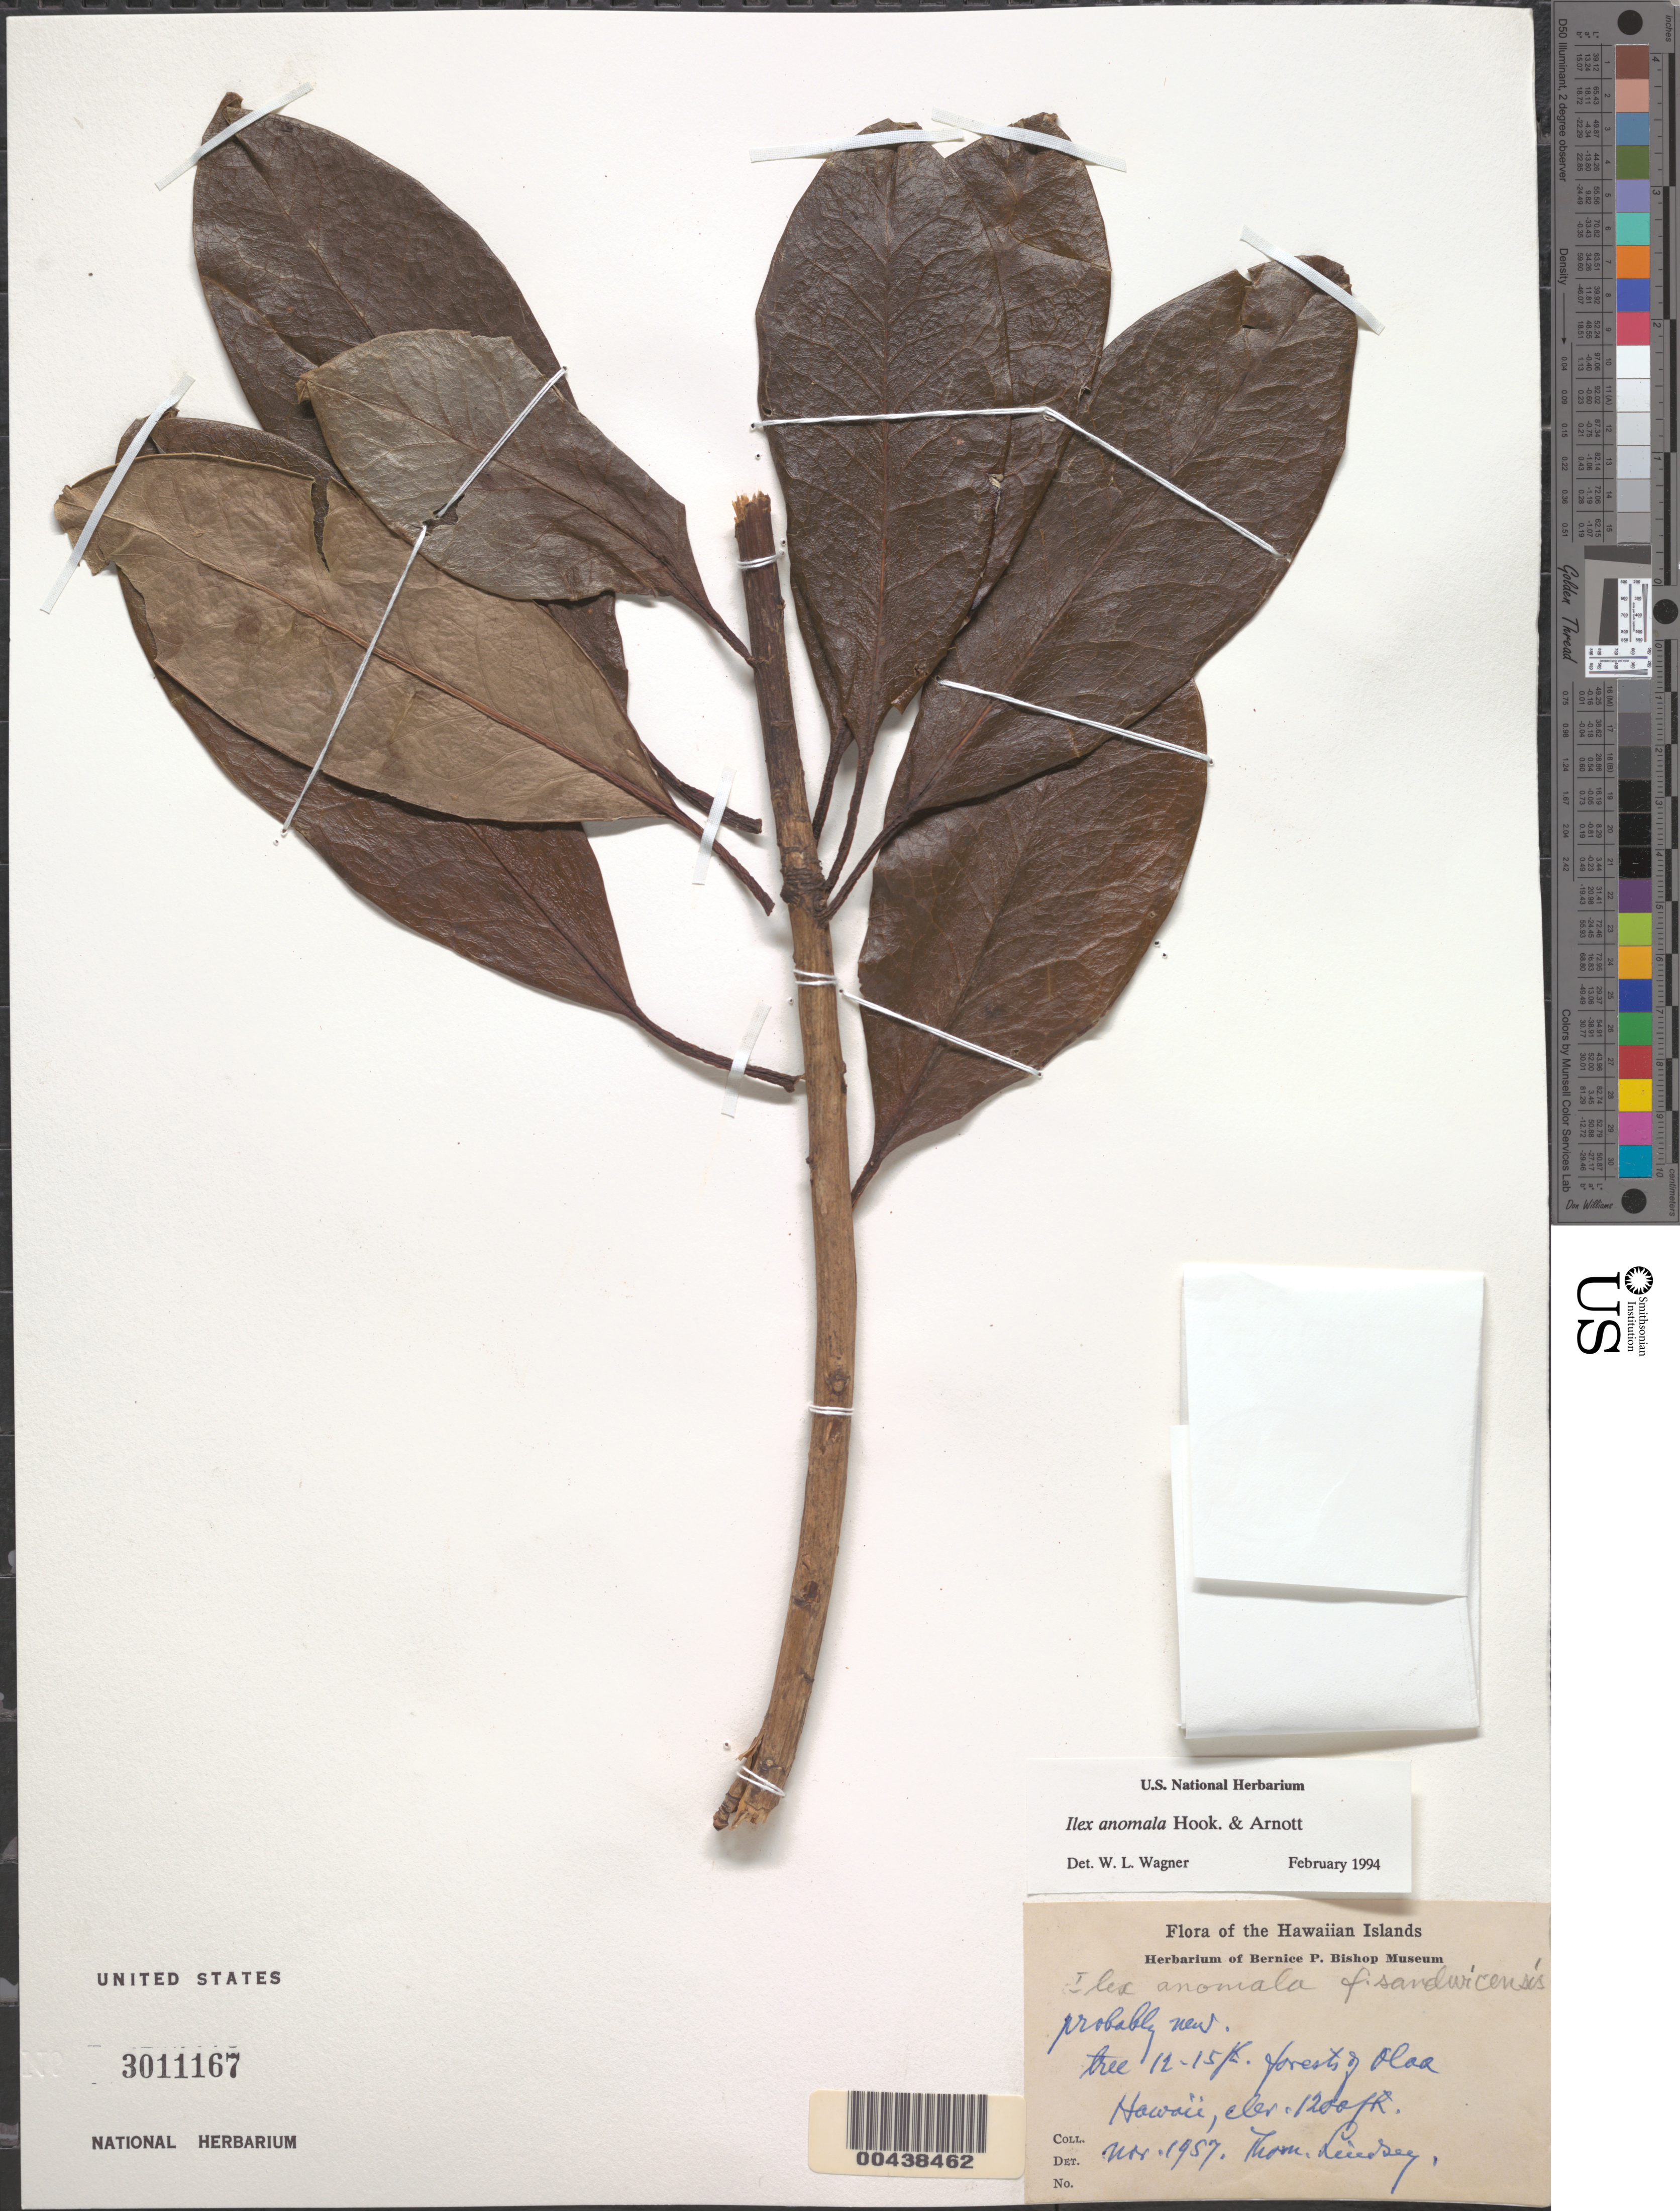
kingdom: Plantae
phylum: Tracheophyta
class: Magnoliopsida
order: Aquifoliales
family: Aquifoliaceae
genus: Ilex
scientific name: Ilex anomala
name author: Hook. & Arn.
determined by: Wagner, W. L., (BOT), Smithsonian Institution - National Museum of Natural History (UNITED STATES)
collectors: T. Lindsey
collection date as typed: Nov 1957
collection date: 1957-11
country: United States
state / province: Hawaii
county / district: Hawaii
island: Hawaii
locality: forests of Olaa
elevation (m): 366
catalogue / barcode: US 3011167